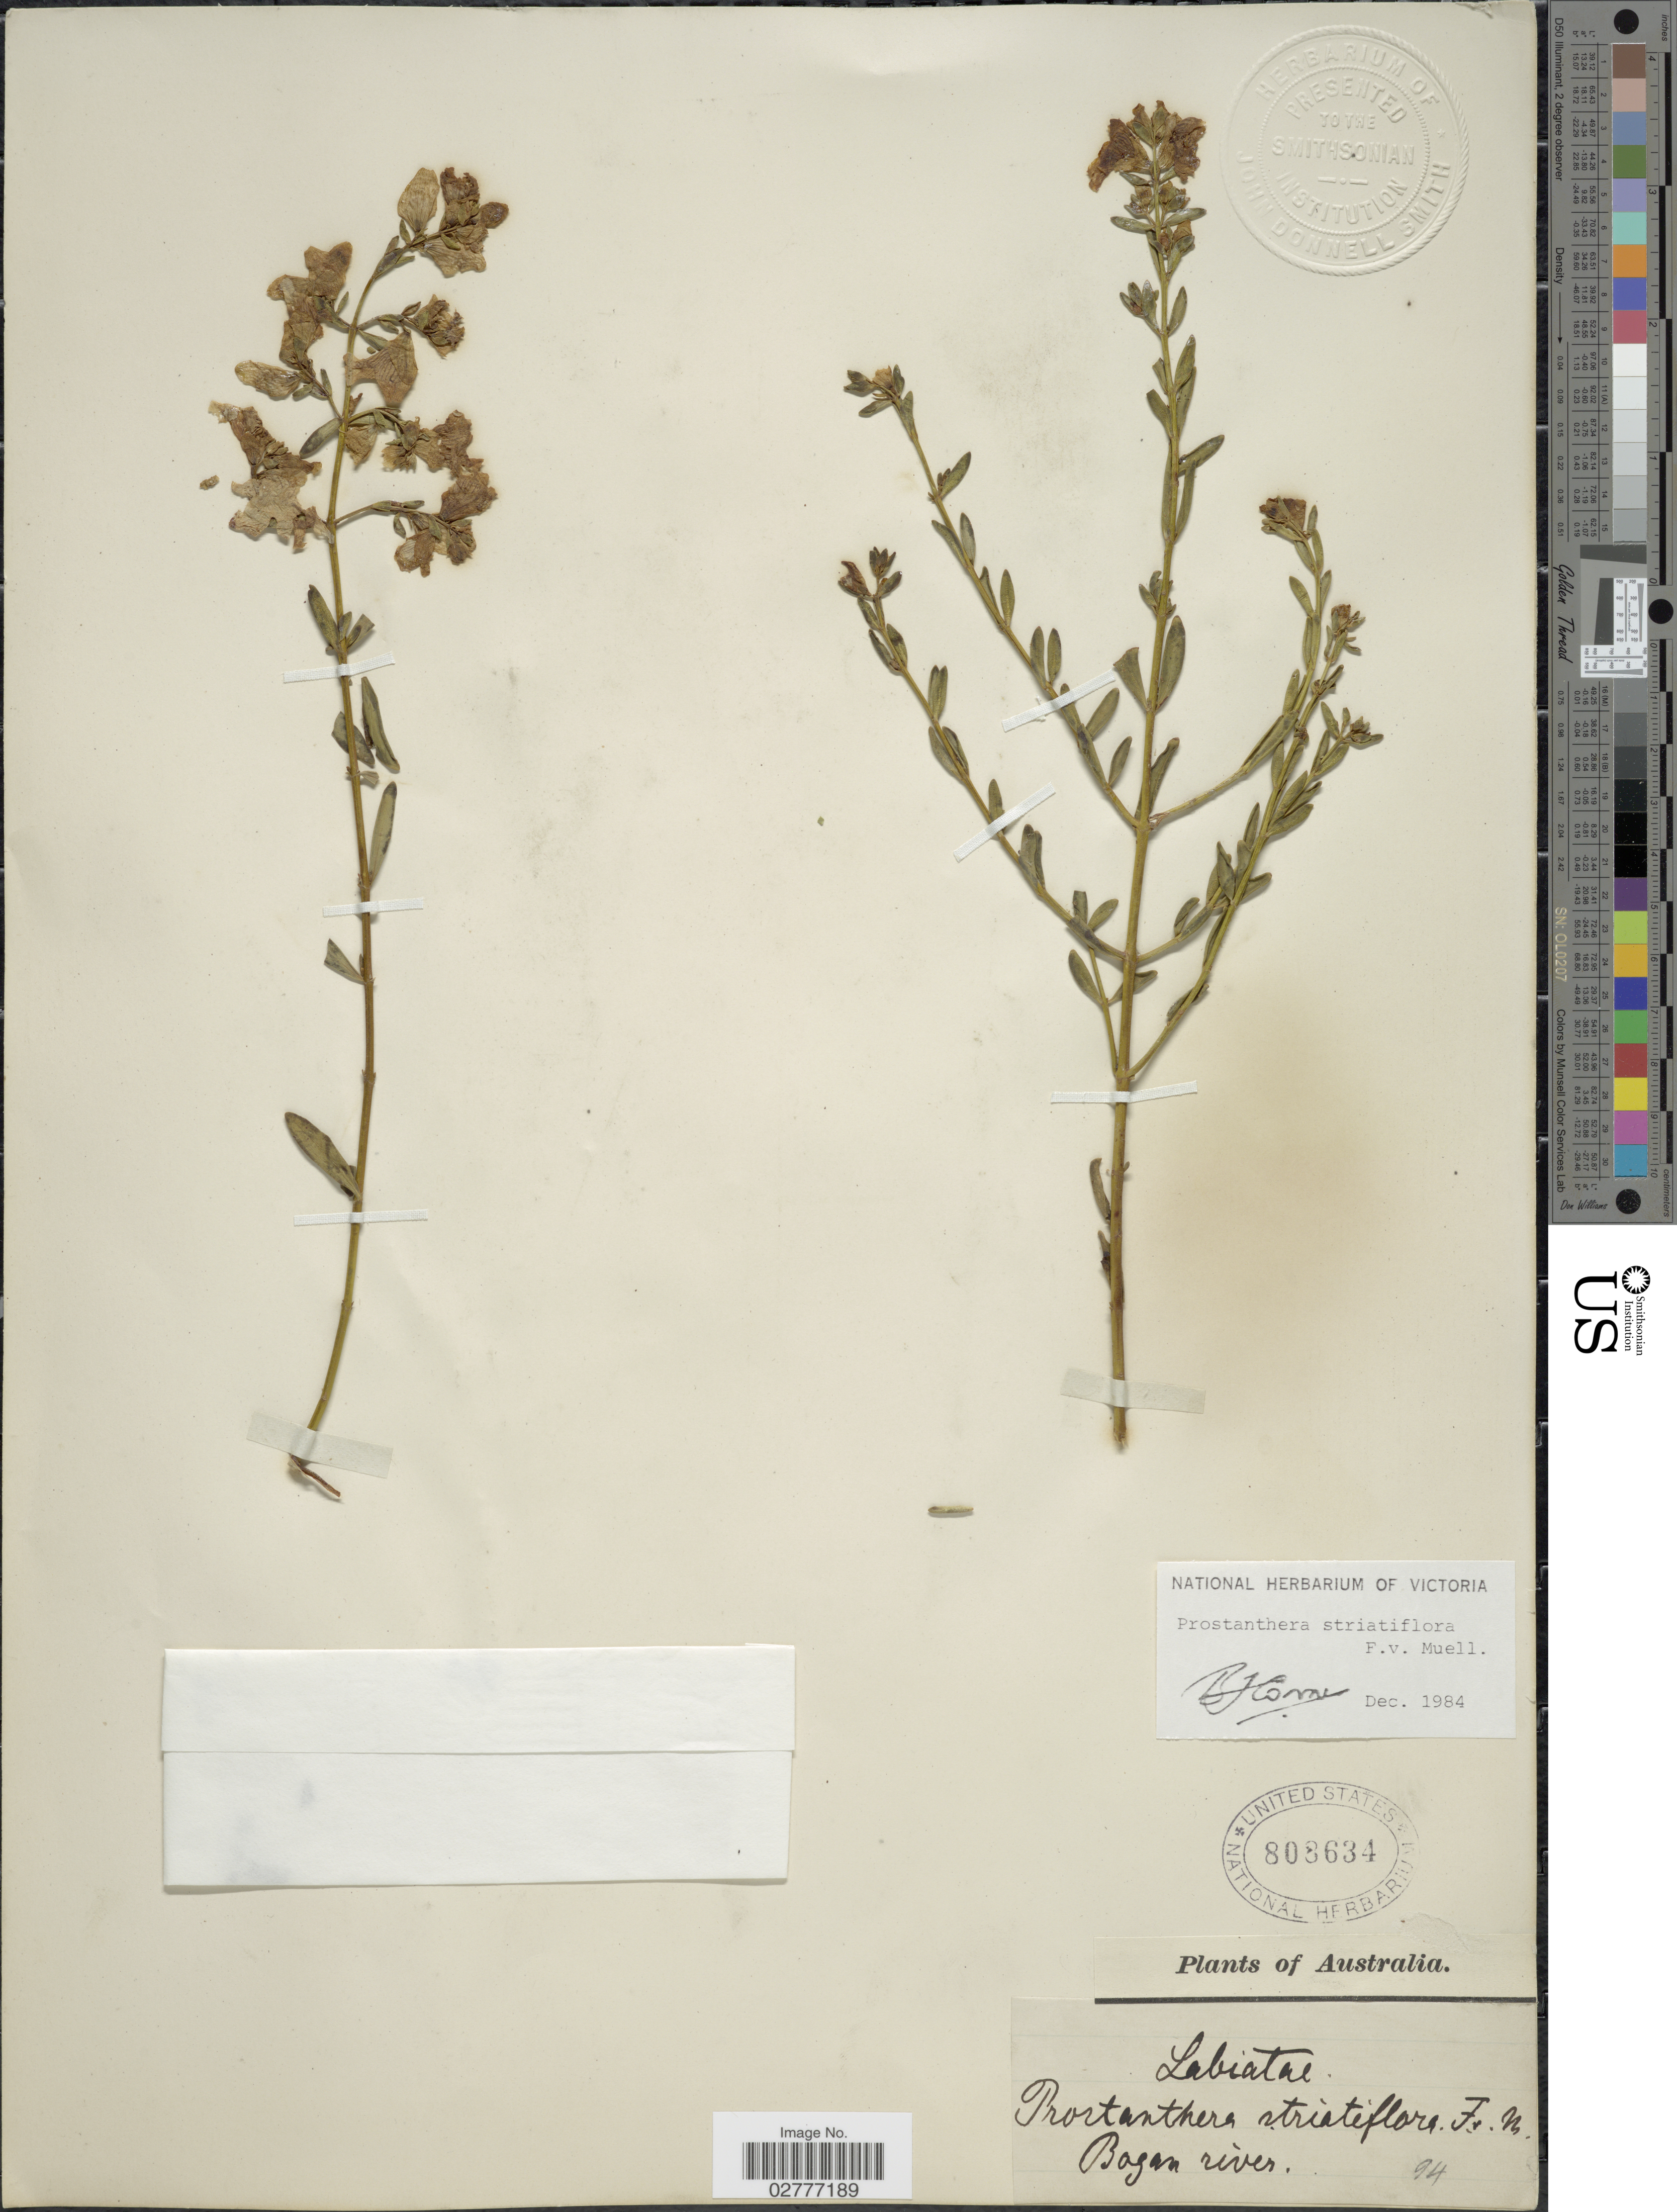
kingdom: Plantae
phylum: Tracheophyta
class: Magnoliopsida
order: Lamiales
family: Lamiaceae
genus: Prostanthera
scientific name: Prostanthera striatiflora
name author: F. Muell.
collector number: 94?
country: Australia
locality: Bogan river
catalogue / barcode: US 808634